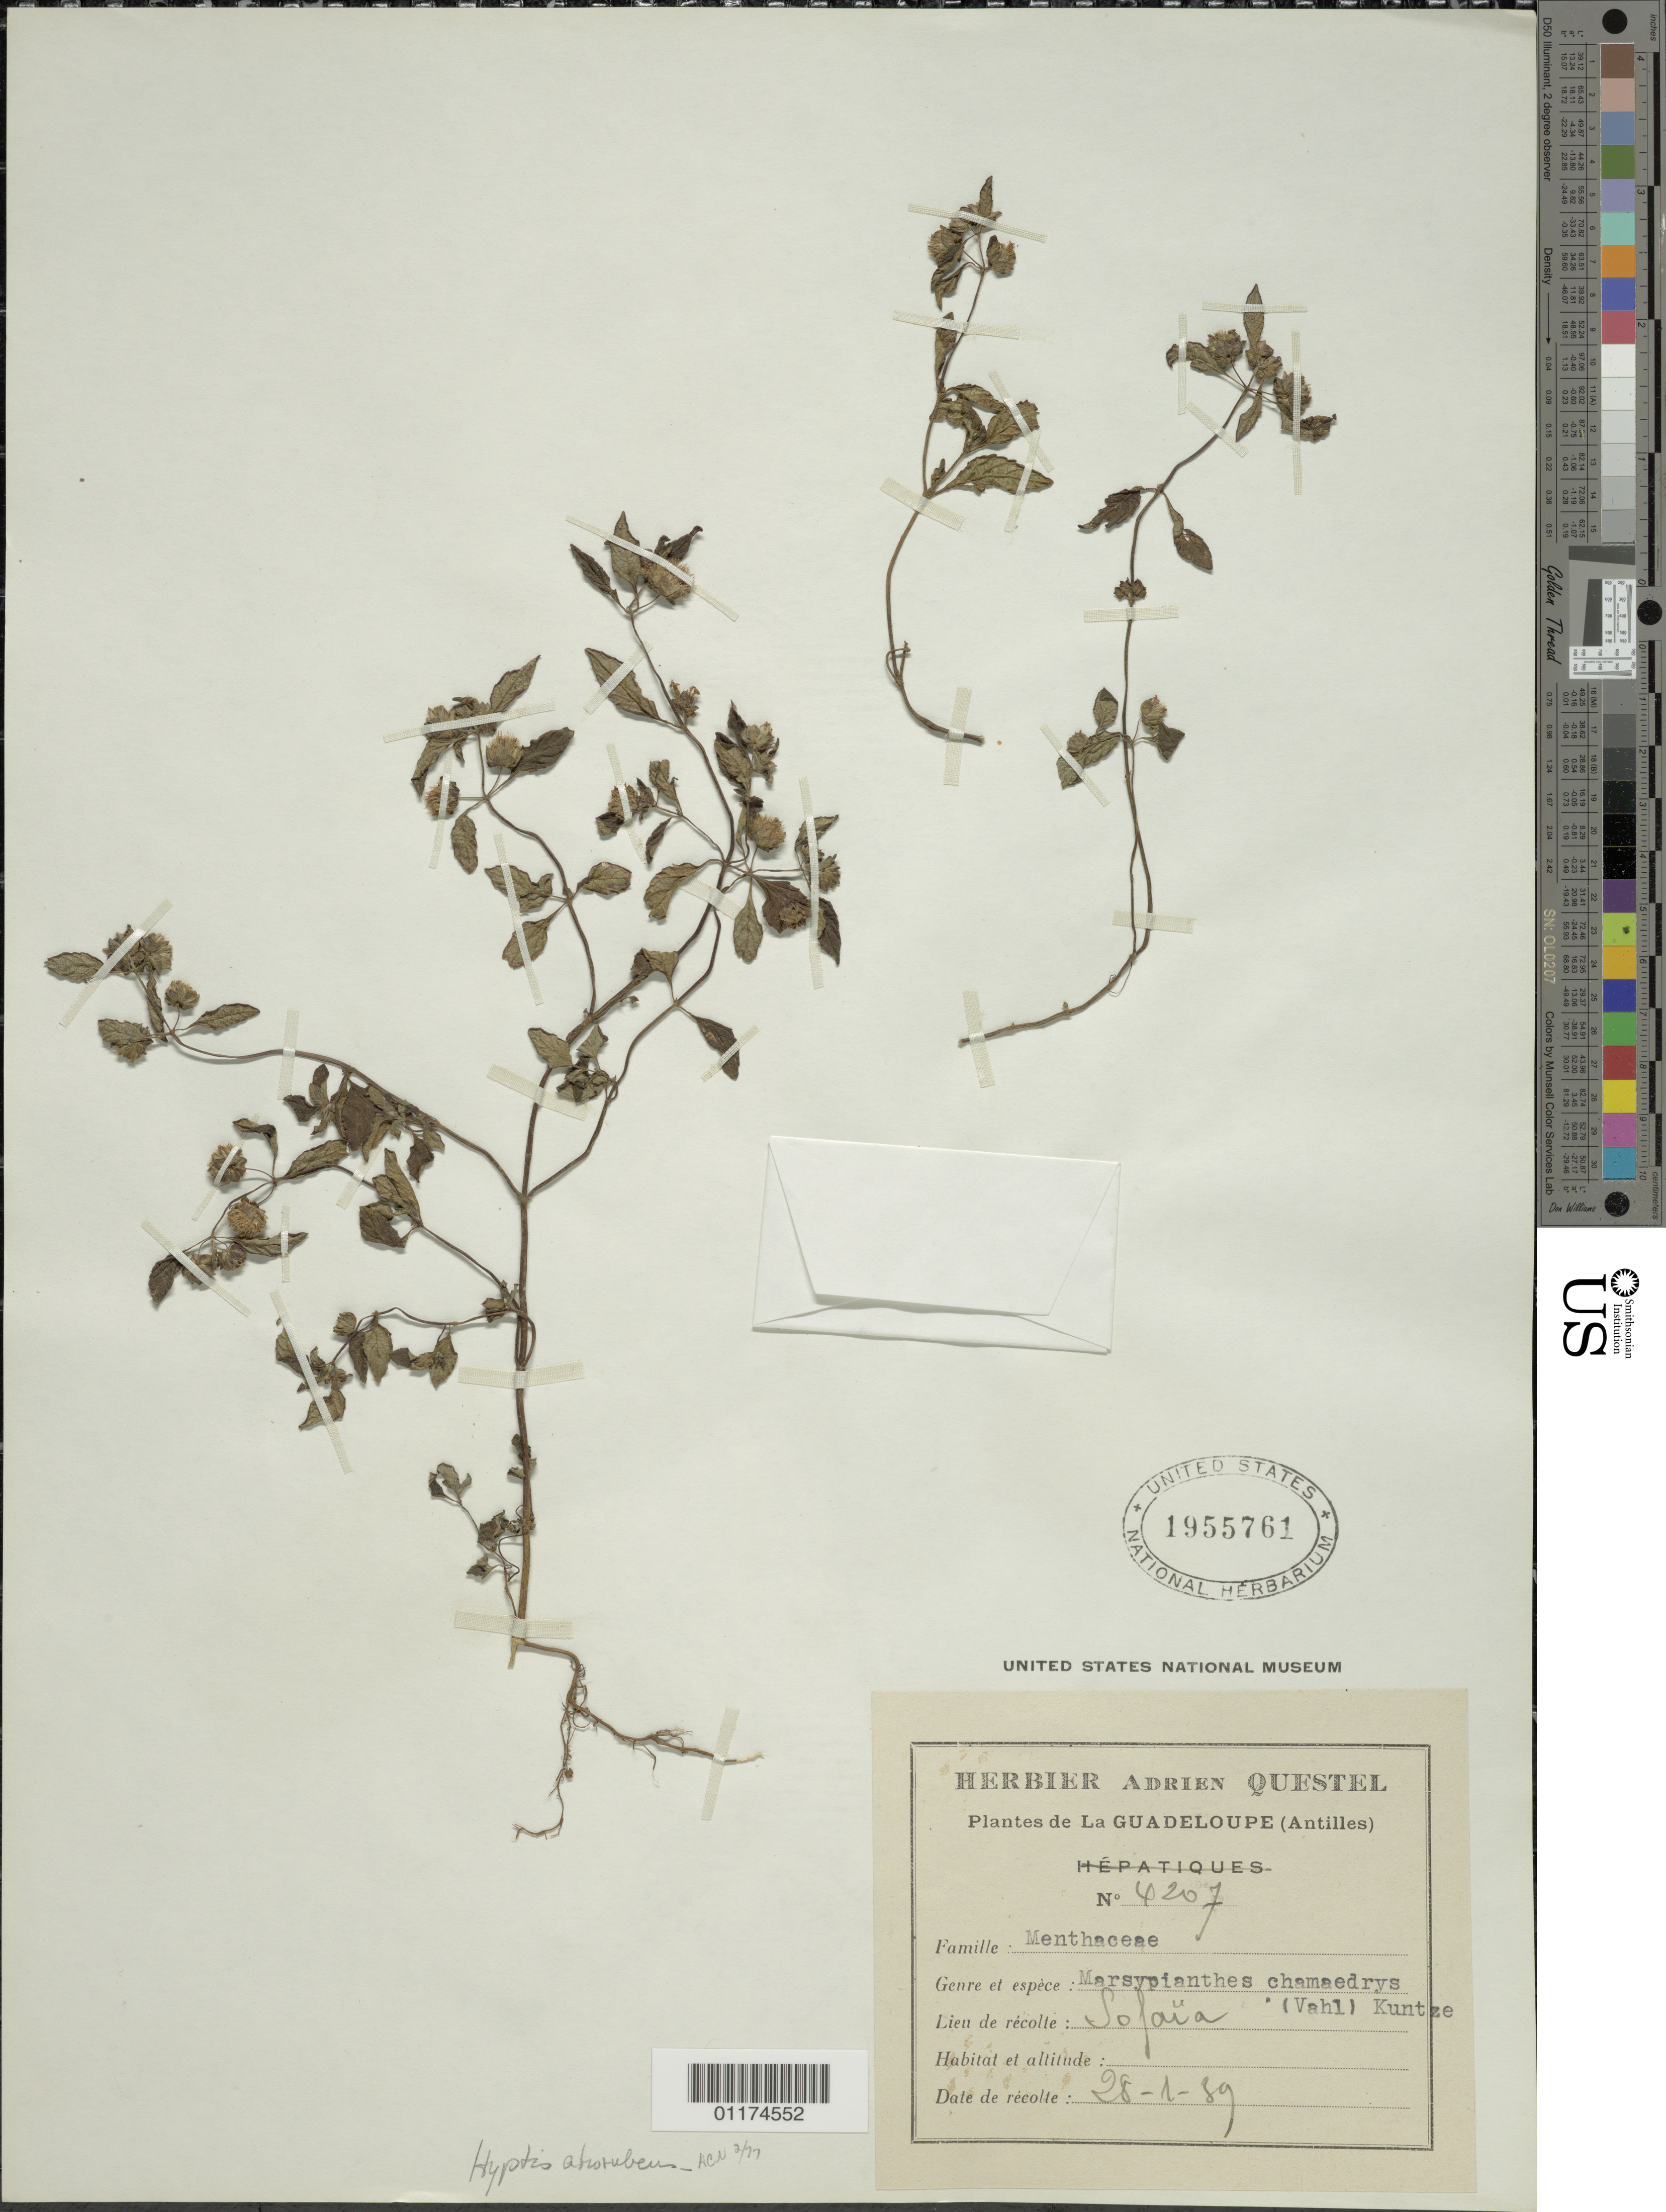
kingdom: Plantae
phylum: Tracheophyta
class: Magnoliopsida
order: Lamiales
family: Lamiaceae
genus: Hyptis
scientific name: Hyptis atrorubens var. atrorubens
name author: Poit.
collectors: A. Questel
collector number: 4207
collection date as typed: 28 Jan 1939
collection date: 1939-01-28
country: Guadeloupe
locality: Antilles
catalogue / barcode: US 1955761